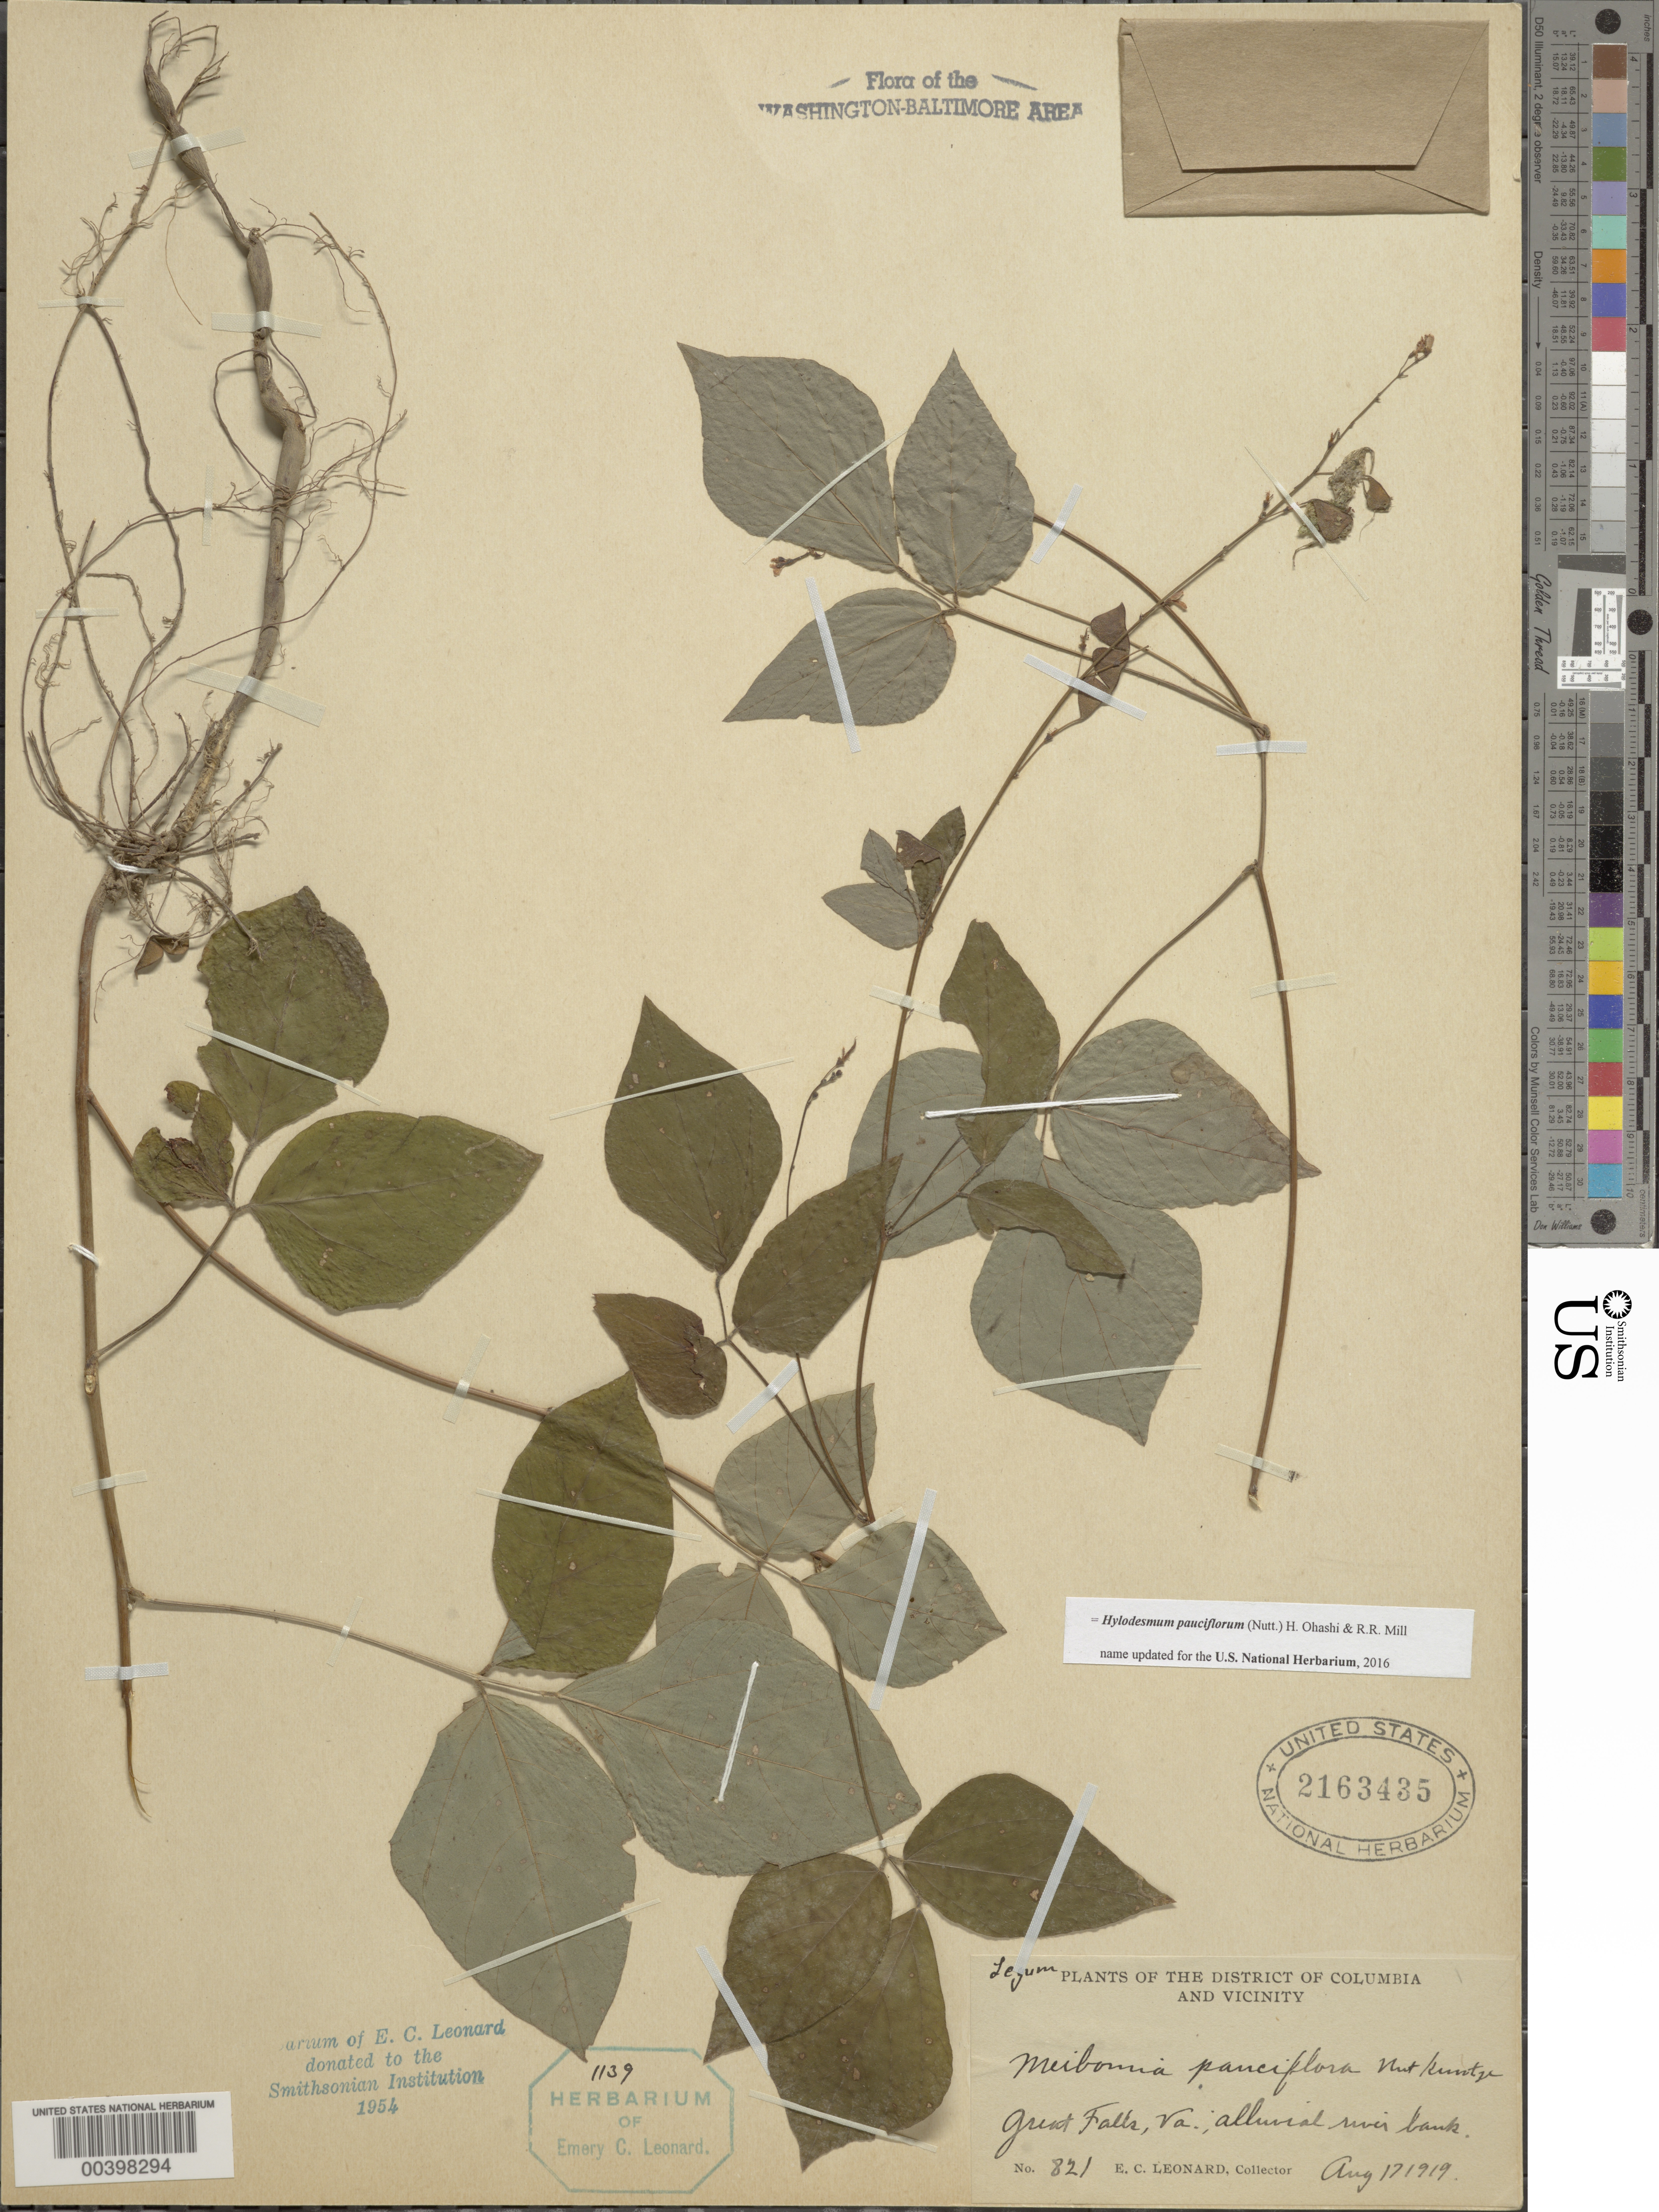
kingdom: Plantae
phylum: Tracheophyta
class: Magnoliopsida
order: Fabales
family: Fabaceae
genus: Hylodesmum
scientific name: Hylodesmum pauciflorum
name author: (Nutt.) H. Ohashi & R.R. Mill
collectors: E. C. Leonard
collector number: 821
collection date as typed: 17 Aug 1919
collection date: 1919-08-17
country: United States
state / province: Virginia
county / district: Fairfax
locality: Great Falls C. and O. Canal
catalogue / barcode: US 2163435